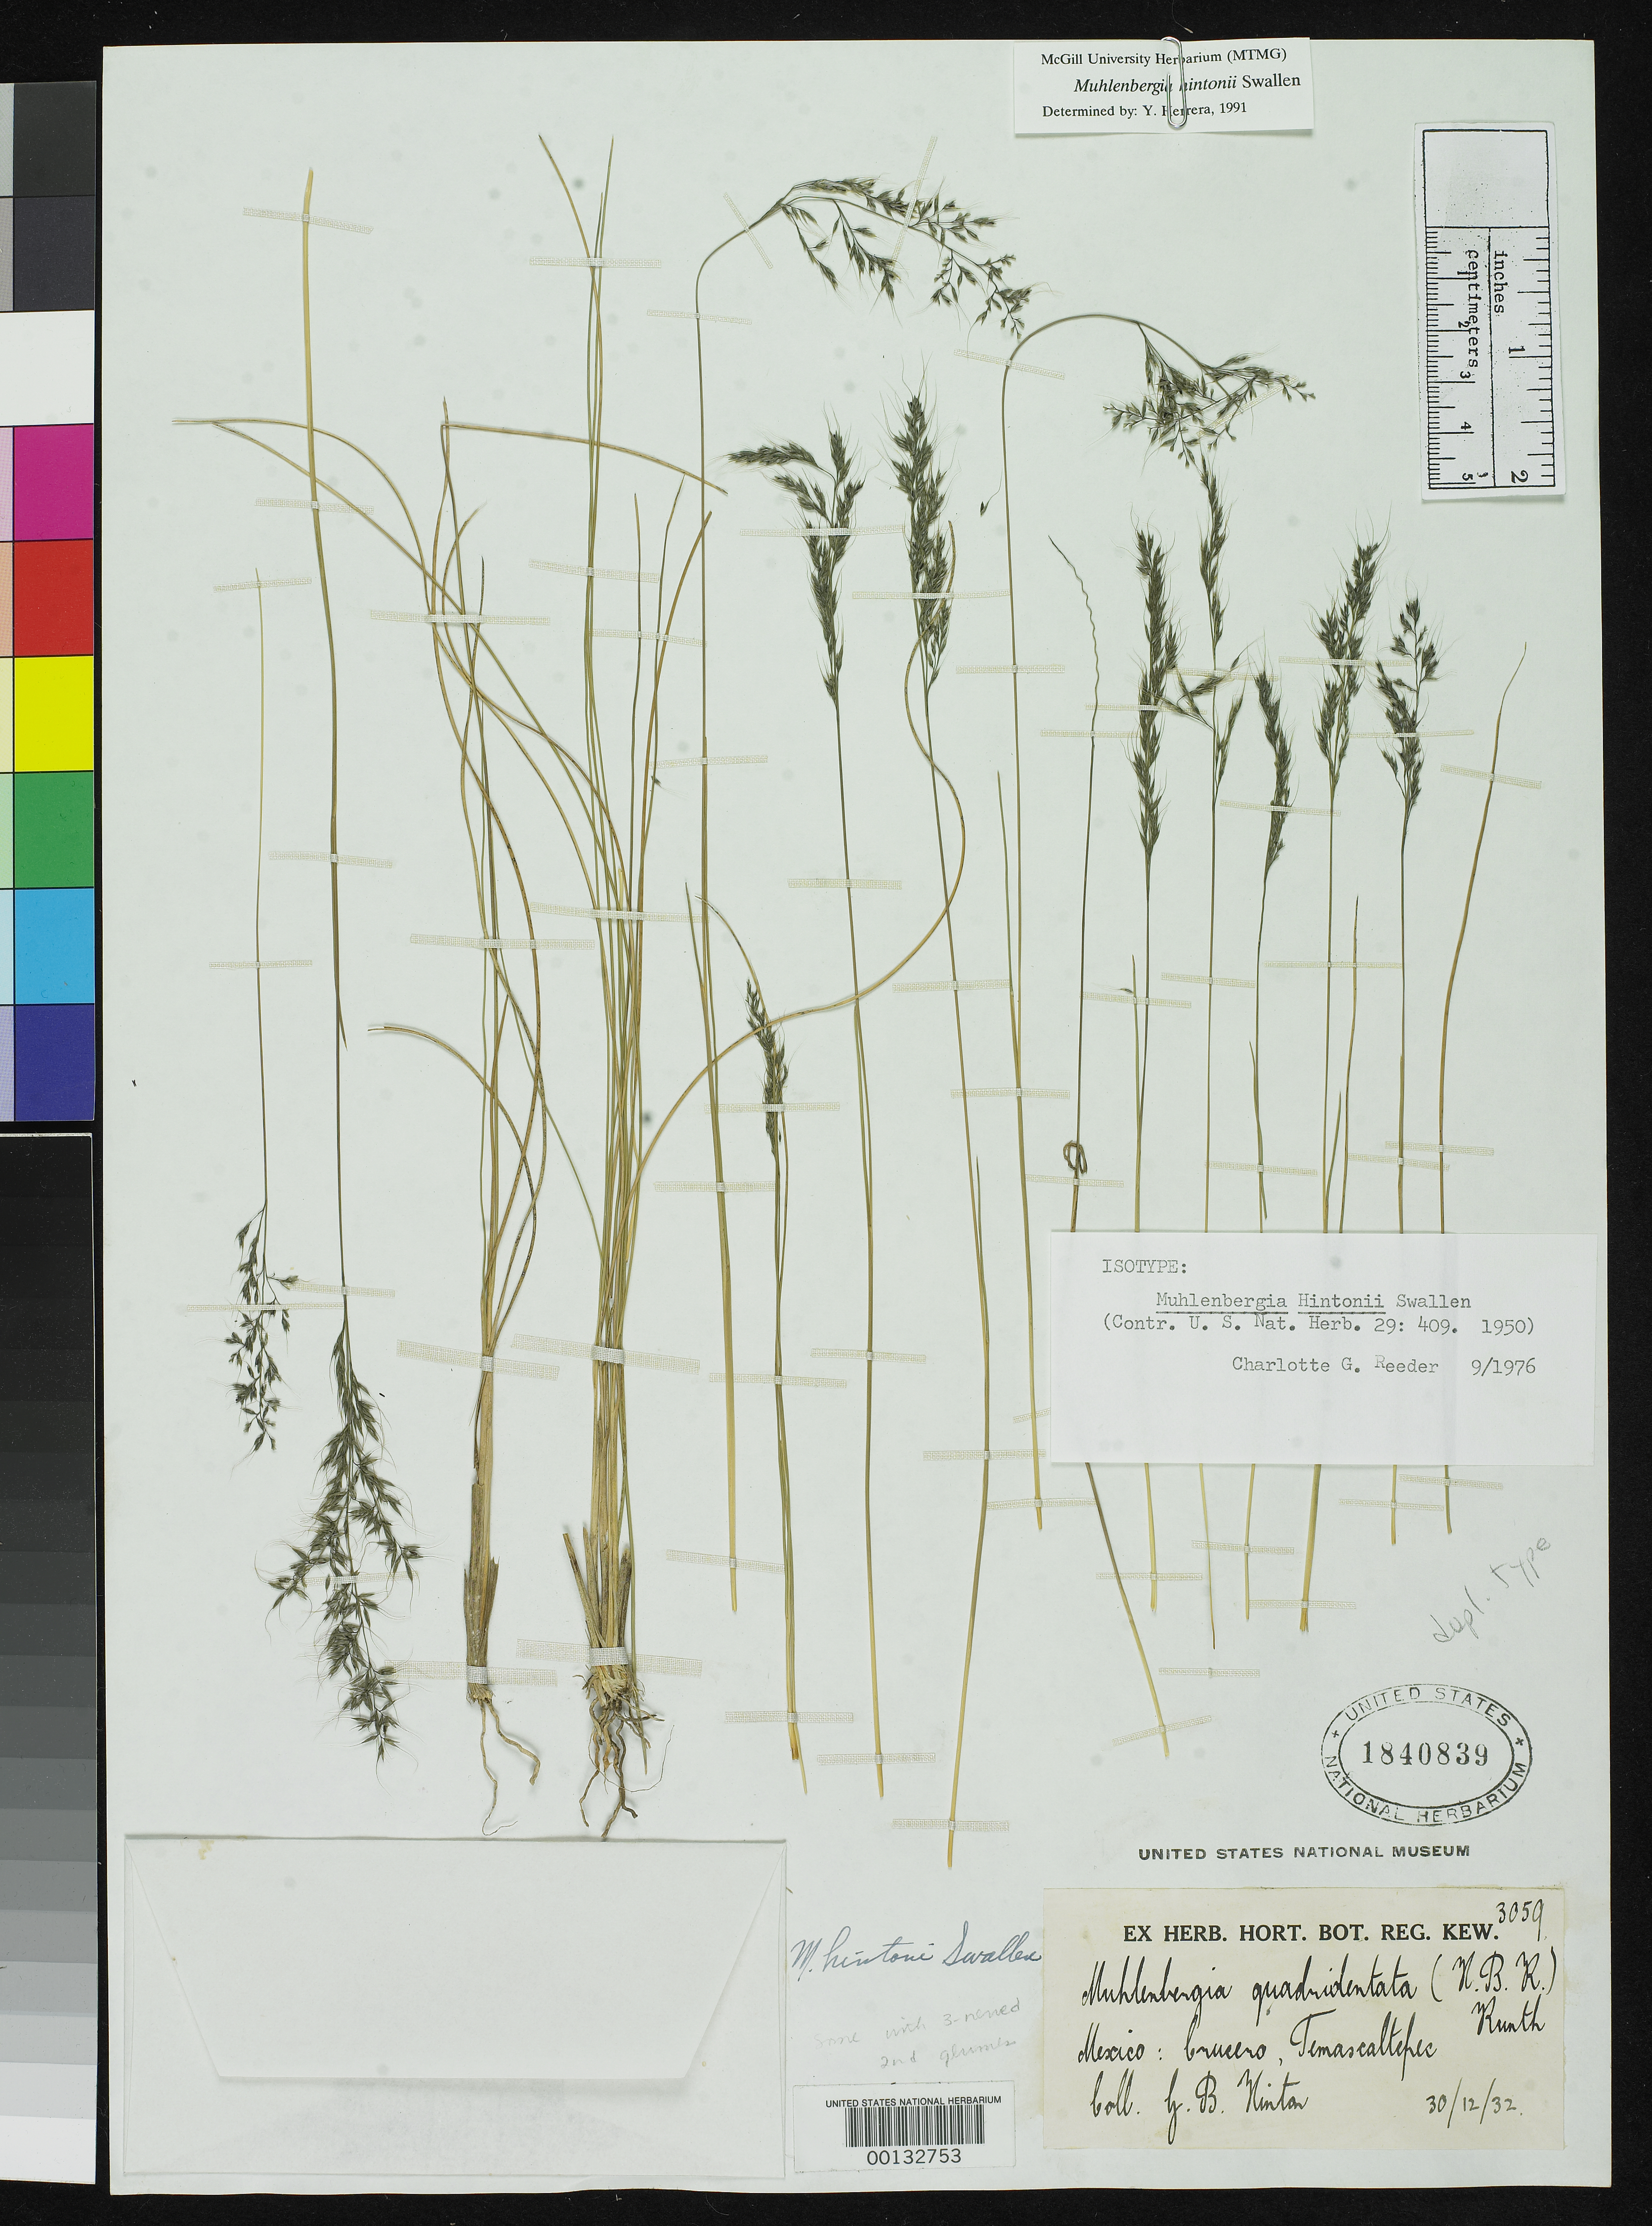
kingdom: Plantae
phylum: Tracheophyta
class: Liliopsida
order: Poales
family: Poaceae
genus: Muhlenbergia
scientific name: Muhlenbergia hintoni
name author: Swallen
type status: Isotype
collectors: G. B. Hinton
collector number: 3059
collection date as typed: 30 Dec 1932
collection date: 1932-12-30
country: Mexico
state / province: México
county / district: Temascaltepec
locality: Crucero.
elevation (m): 2880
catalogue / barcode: US 1840839